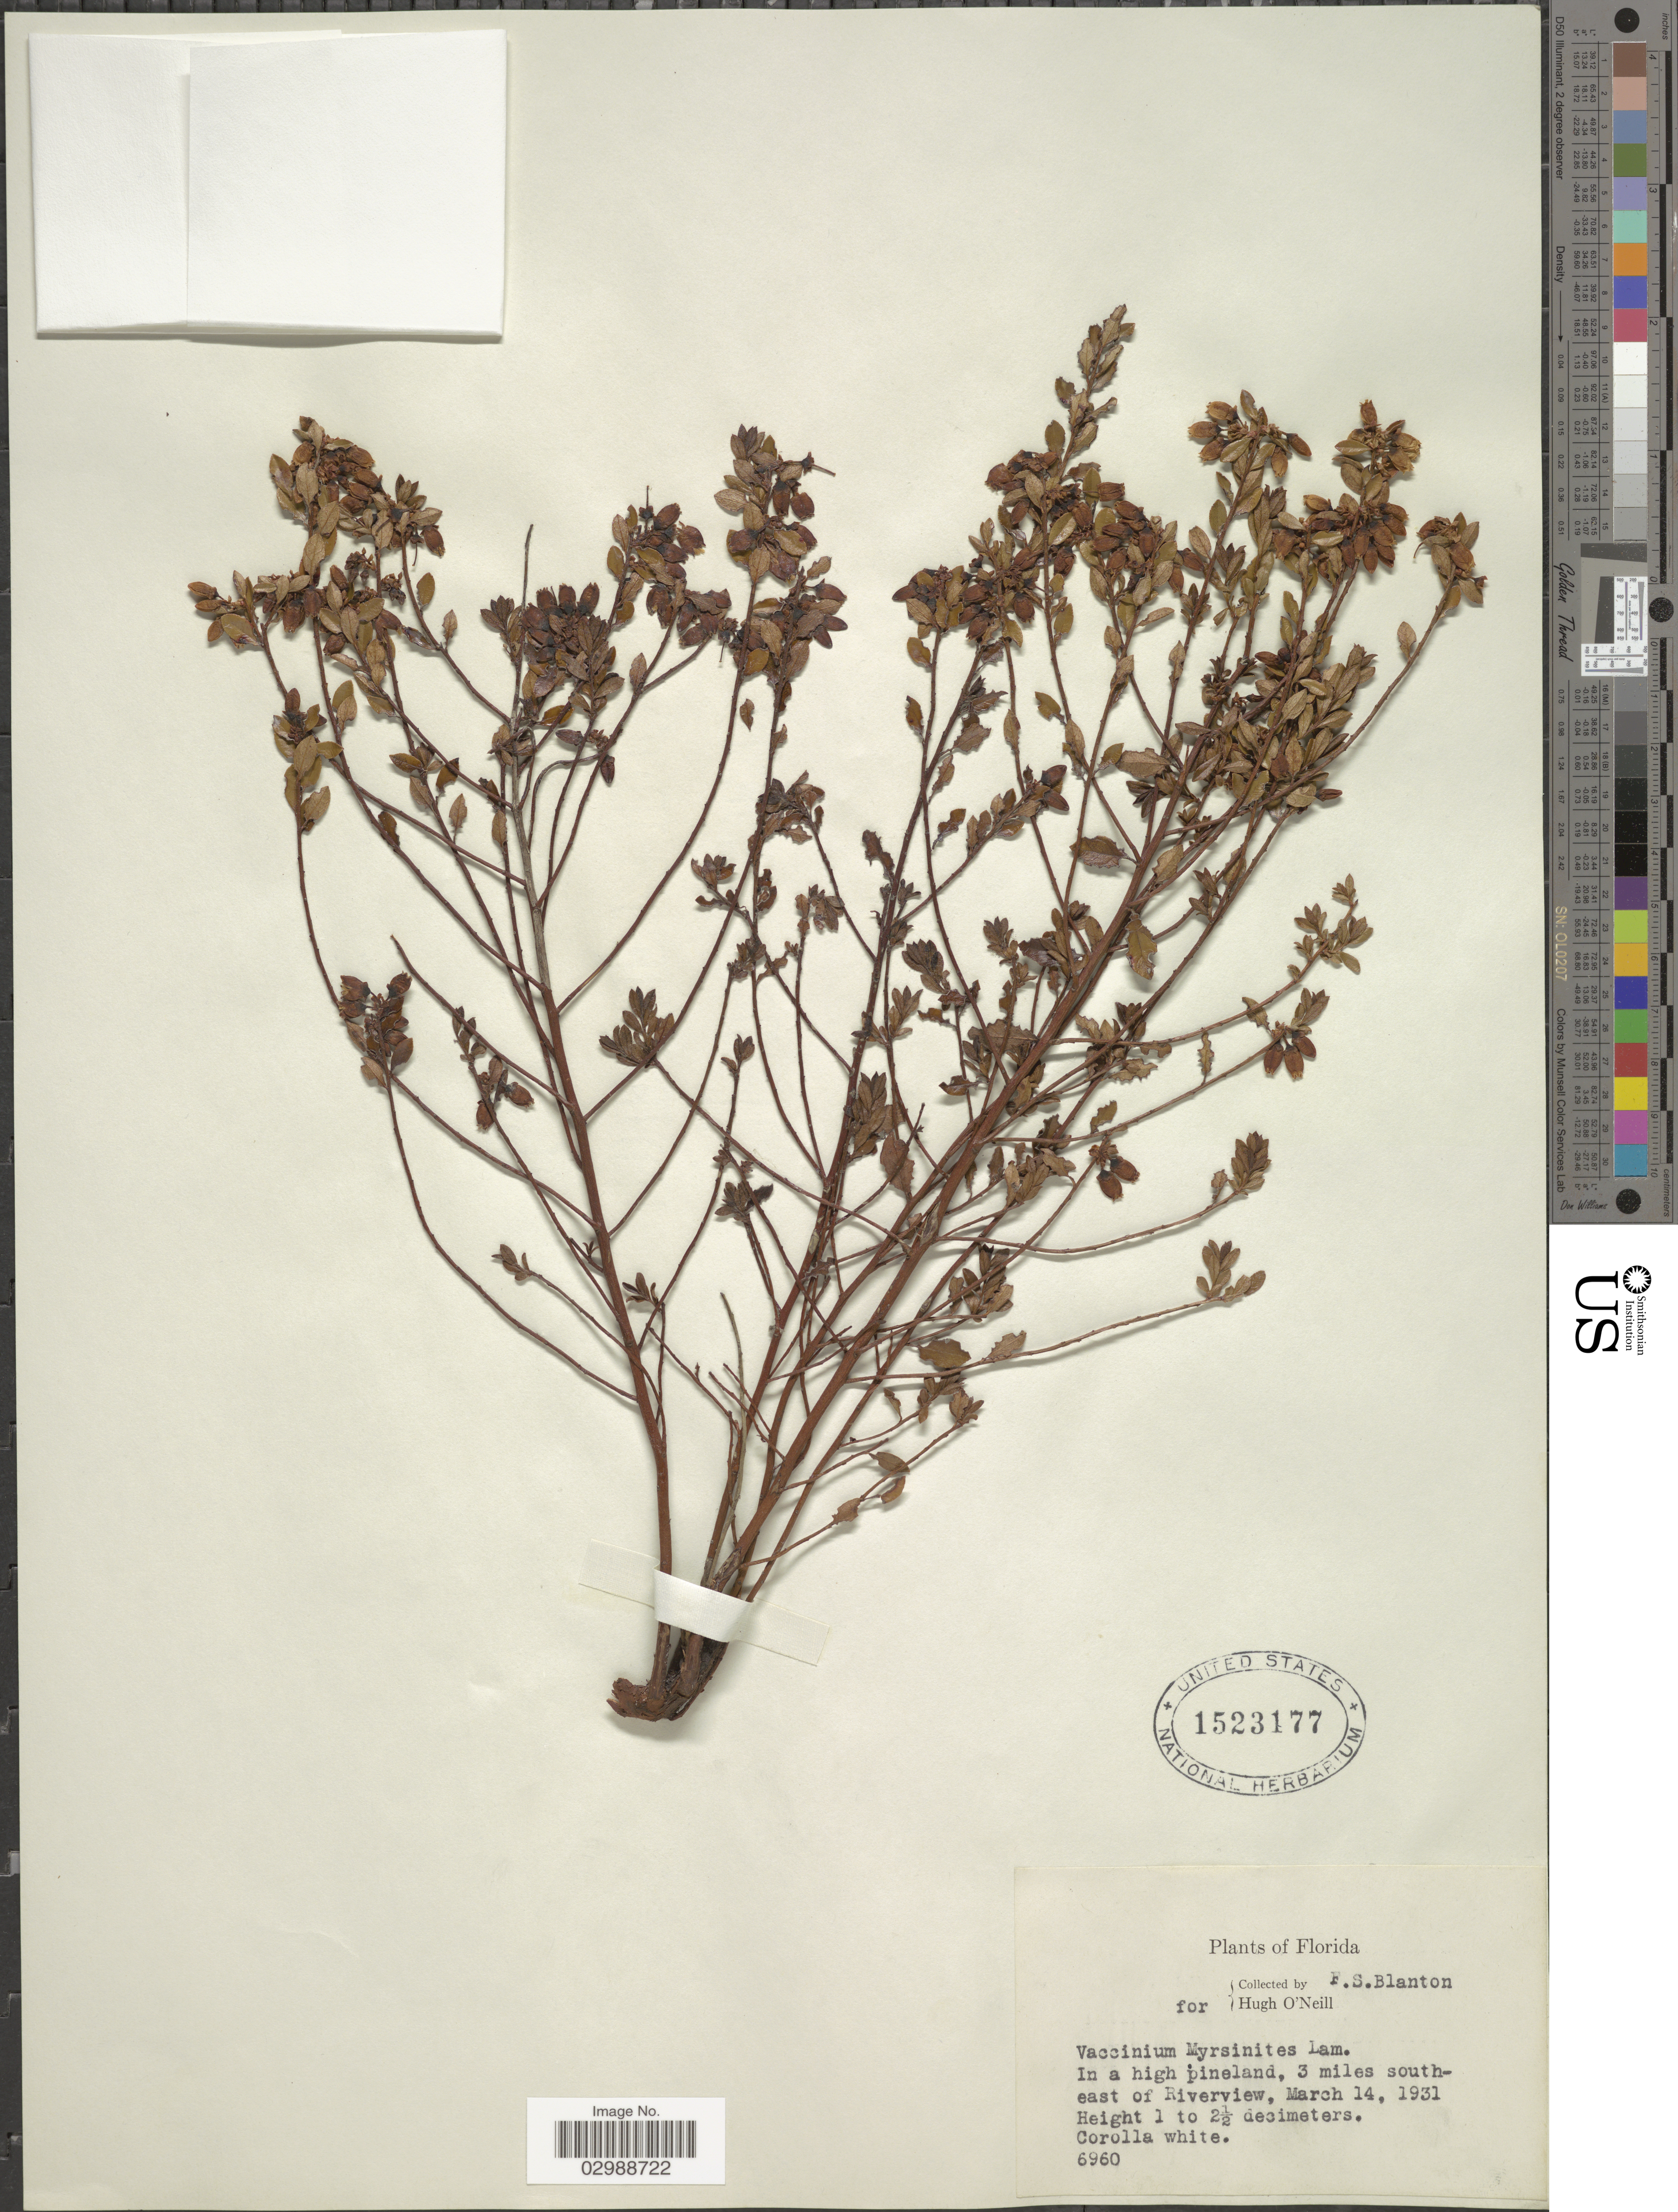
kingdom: Plantae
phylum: Tracheophyta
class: Magnoliopsida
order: Ericales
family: Ericaceae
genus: Vaccinium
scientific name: Vaccinium myrsinites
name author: Lam.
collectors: F. S. Blanton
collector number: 6960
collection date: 1931-03-14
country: United States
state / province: Florida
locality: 3 miles southeast of Riverview.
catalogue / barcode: US 1523177